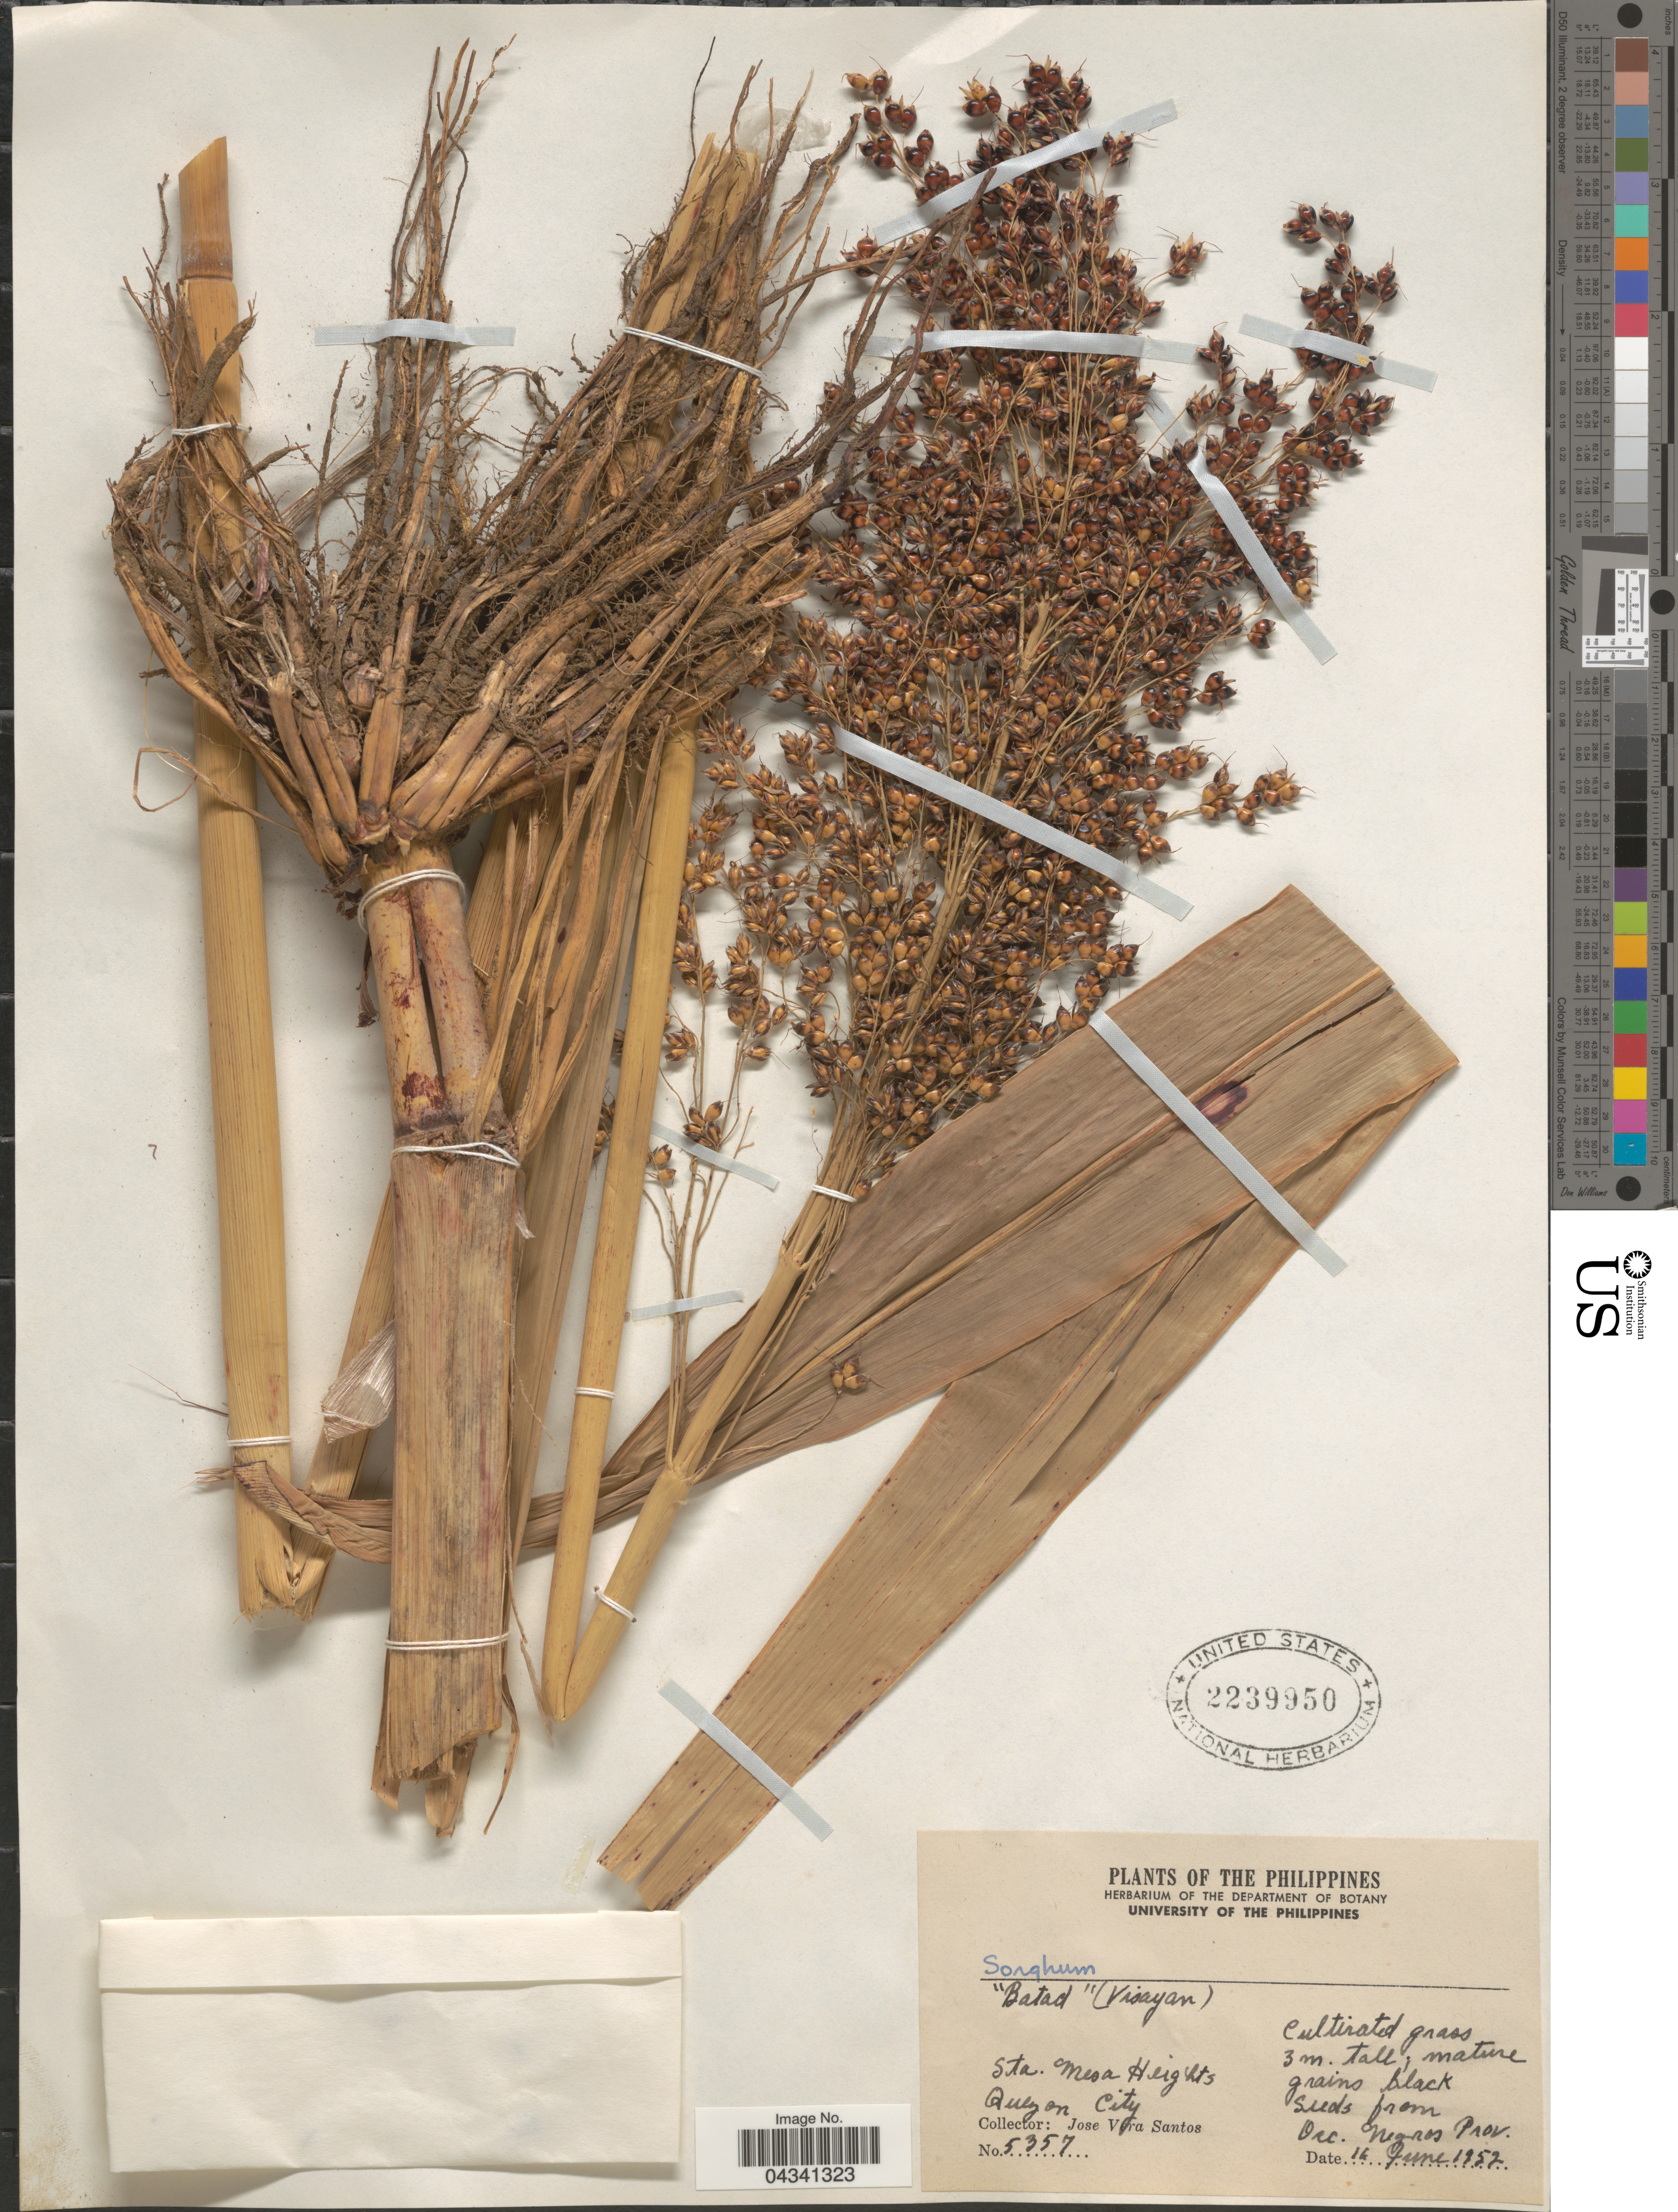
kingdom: Plantae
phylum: Tracheophyta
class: Liliopsida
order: Poales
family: Poaceae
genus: Sorghum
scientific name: Sorghum sp.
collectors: J. V. Santos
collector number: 5357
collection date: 1952-06-14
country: Philippines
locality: Batad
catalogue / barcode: US 2239950